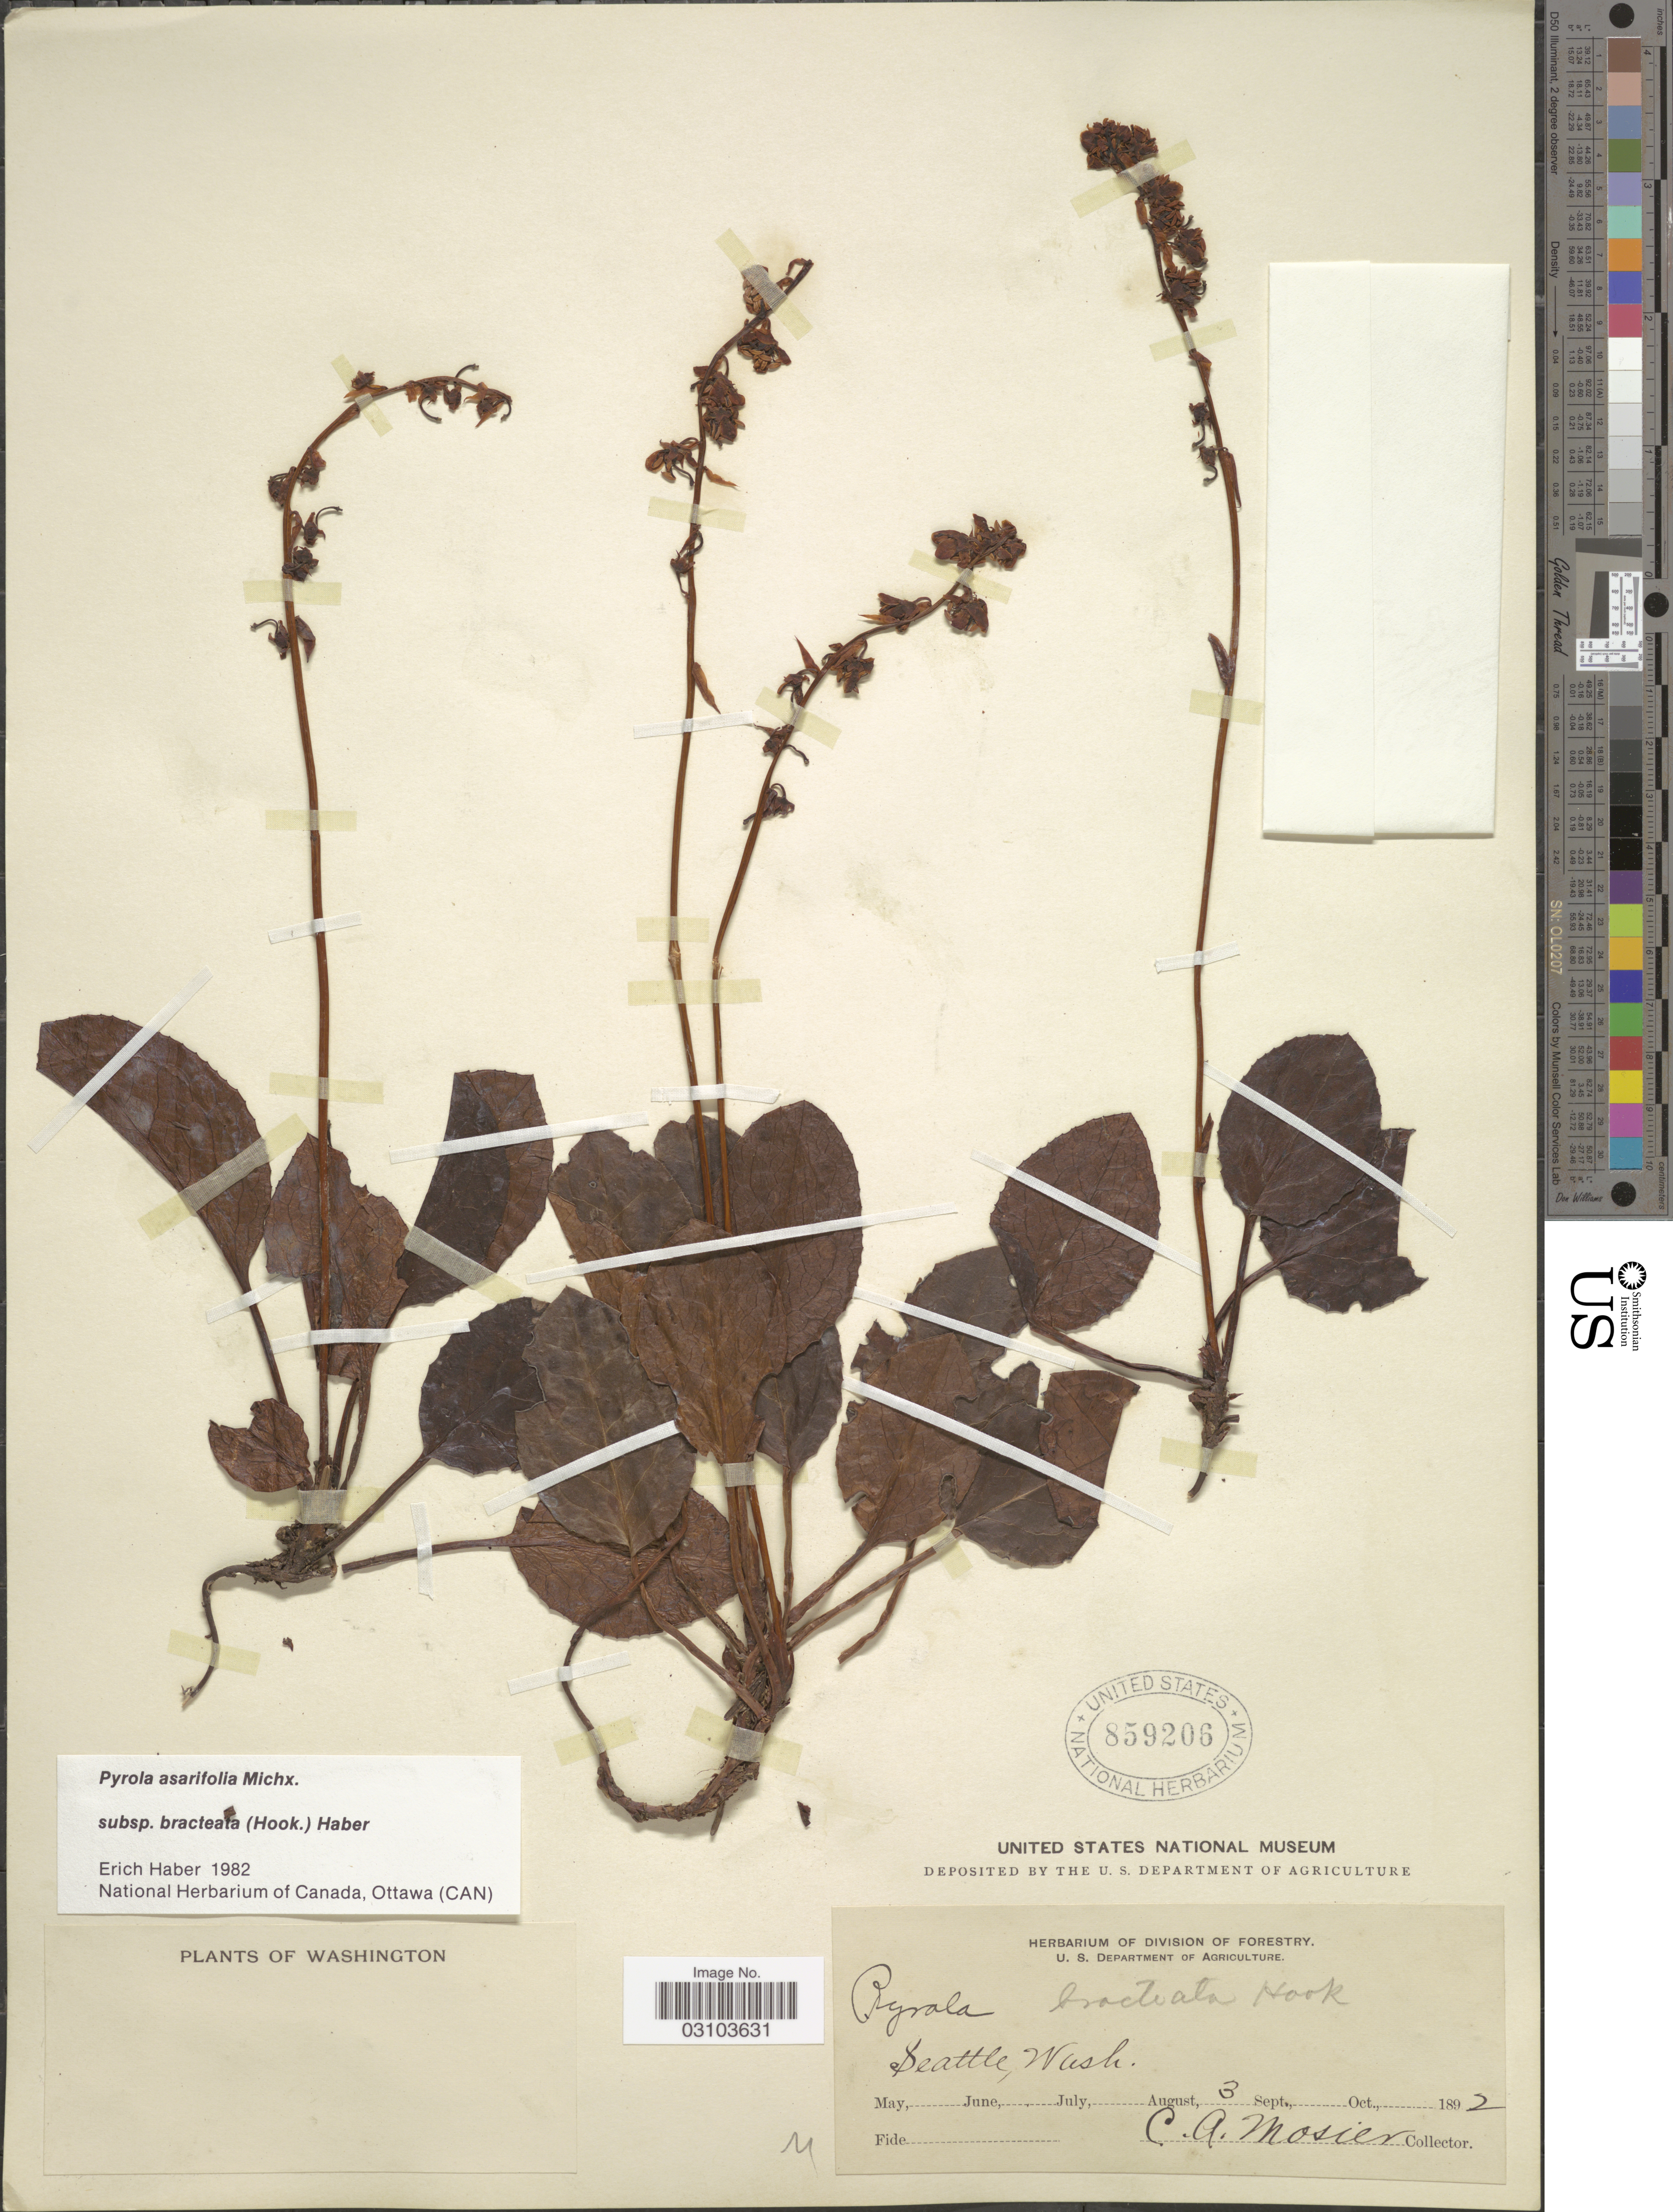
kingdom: Plantae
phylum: Tracheophyta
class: Magnoliopsida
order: Ericales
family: Ericaceae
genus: Pyrola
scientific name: Pyrola asarifolia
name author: Michx.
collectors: C. A. Mosier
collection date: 1892-08-03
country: United States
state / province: Washington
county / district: King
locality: Seattle.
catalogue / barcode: US 859206